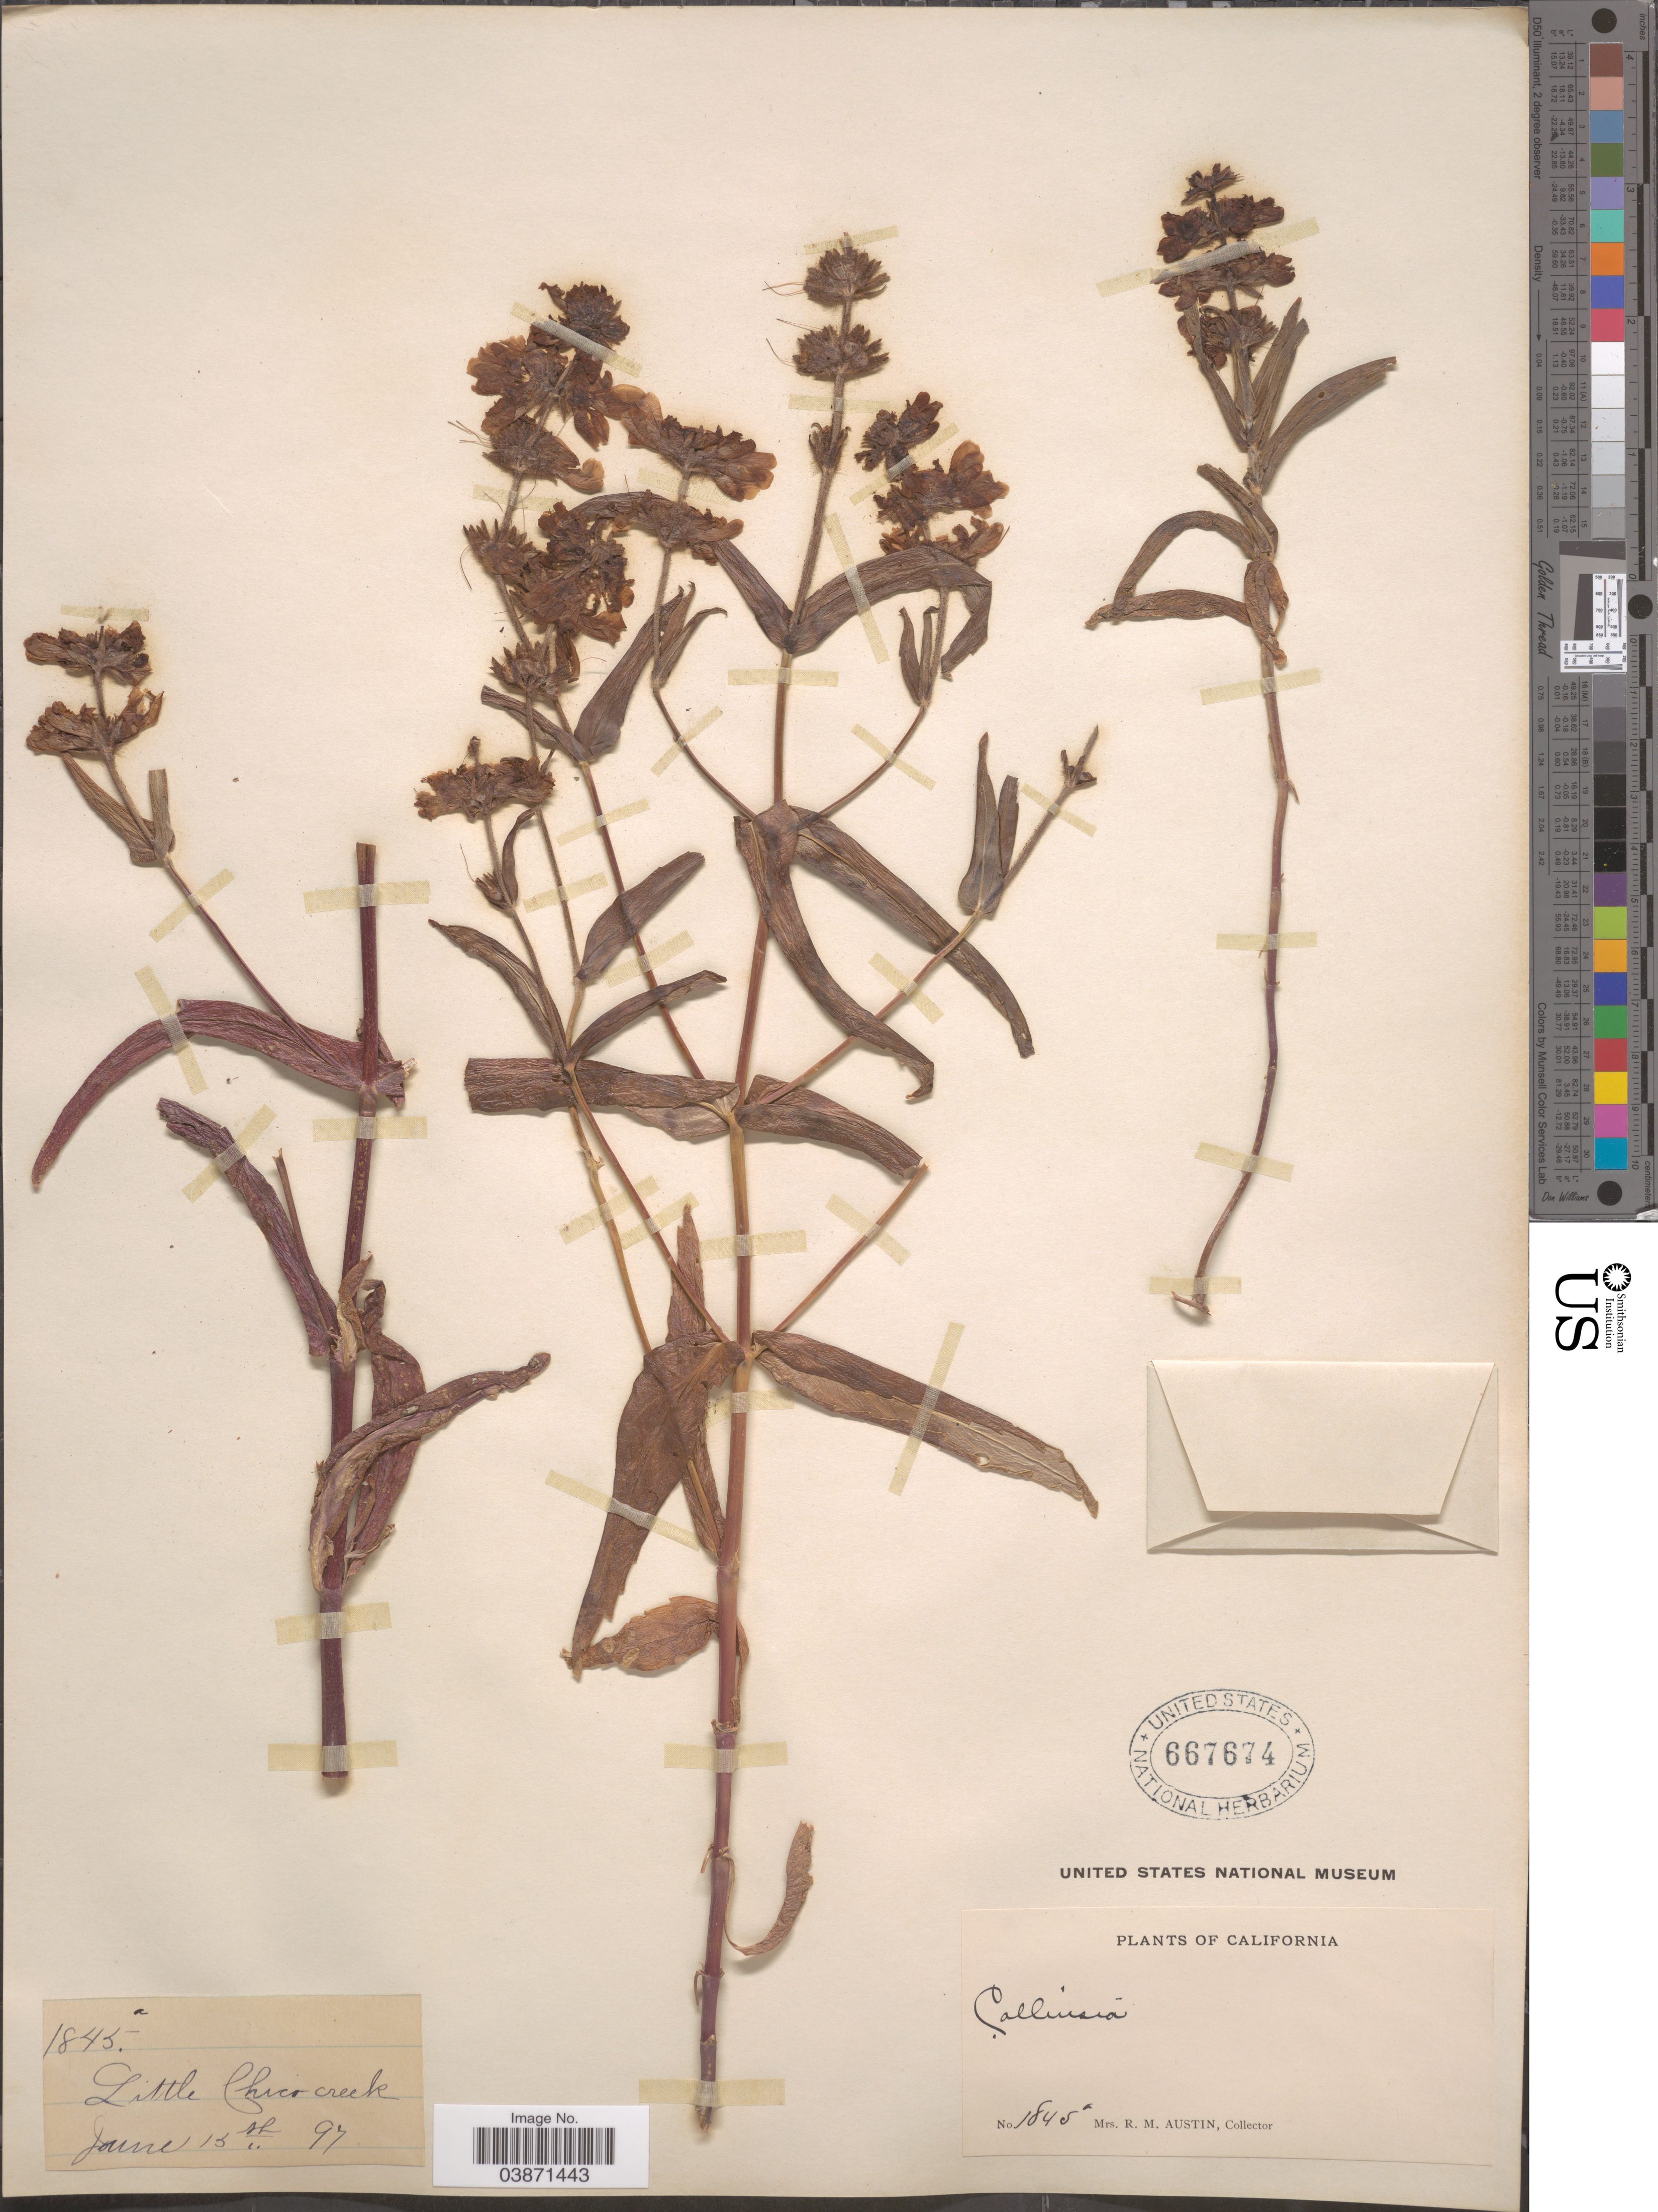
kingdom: Plantae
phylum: Tracheophyta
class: Magnoliopsida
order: Lamiales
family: Plantaginaceae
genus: Collinsia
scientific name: Collinsia tinctoria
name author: Hartw. ex Benth.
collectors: R. Austin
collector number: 1845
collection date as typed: Transcribed d/m/y: 15/6/97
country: United States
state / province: California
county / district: Butte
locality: Little Chico creek.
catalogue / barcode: US 667674